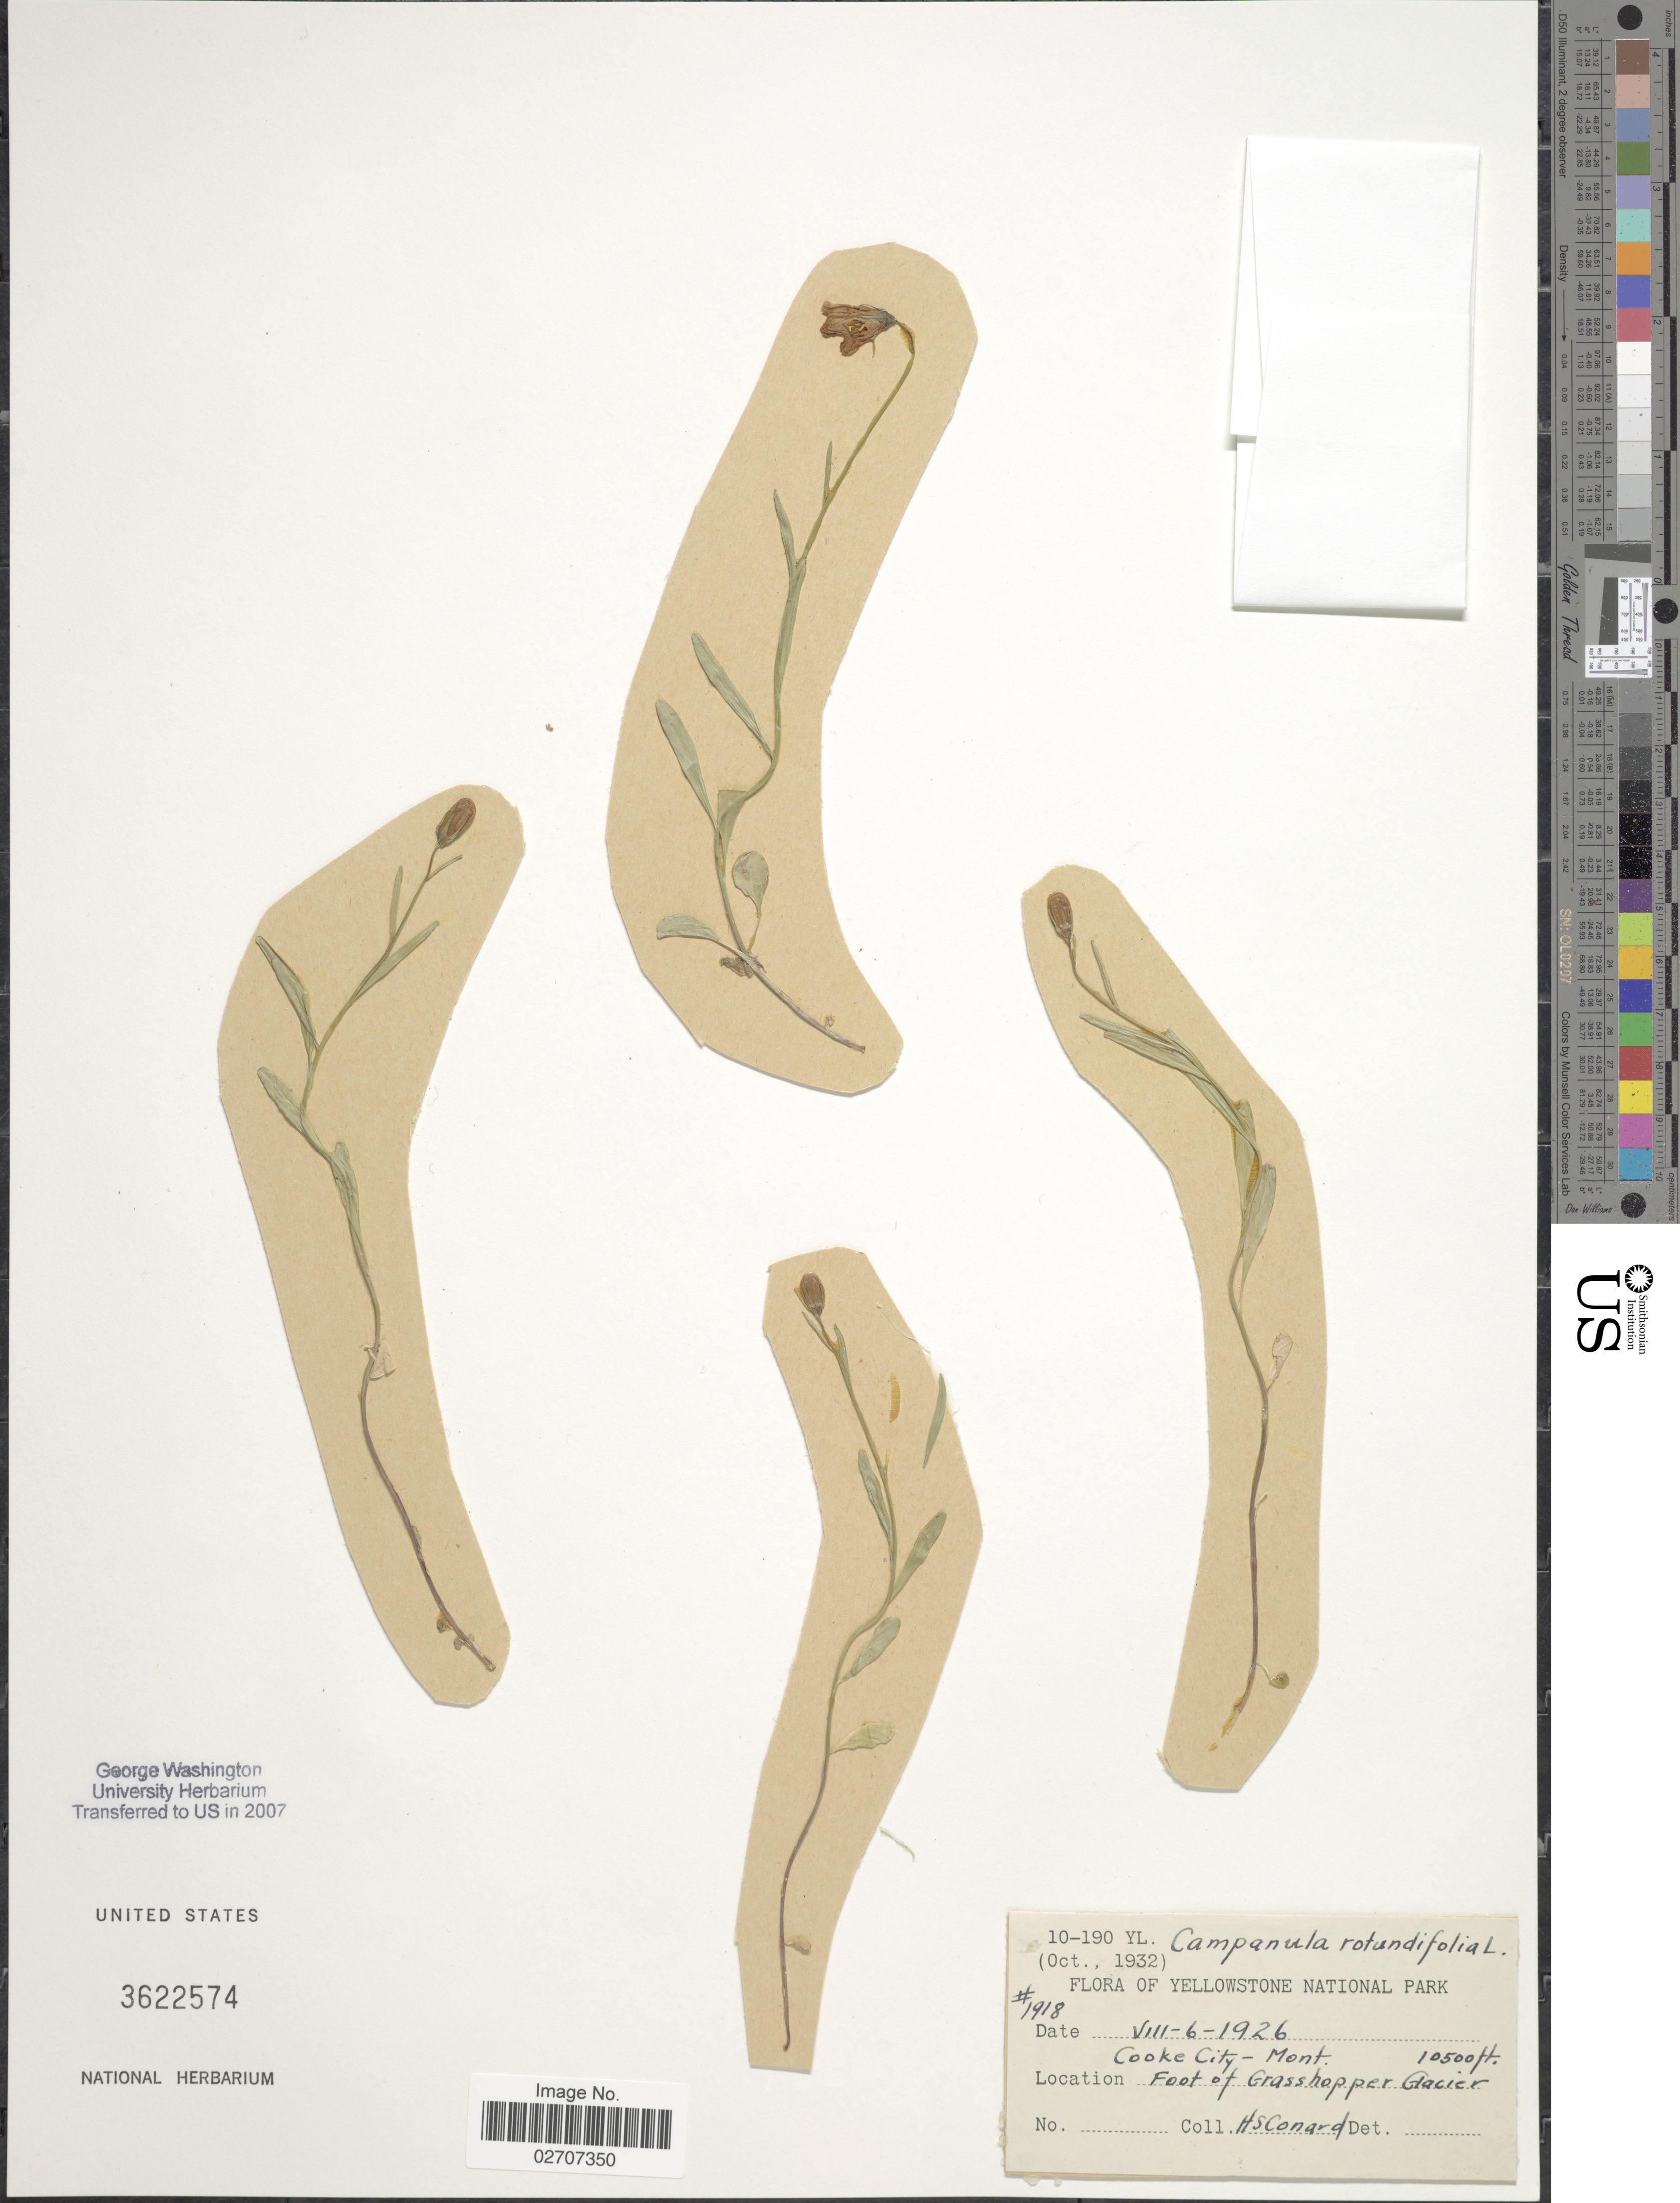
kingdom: Plantae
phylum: Tracheophyta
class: Magnoliopsida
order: Asterales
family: Campanulaceae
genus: Campanula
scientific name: Campanula rotundifolia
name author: L.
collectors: H. S. Conard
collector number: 1918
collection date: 1926-08-06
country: United States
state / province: Montana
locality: Yellowstone National Park, Cooke City, Foot of Grasshopper Glacier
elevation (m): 3200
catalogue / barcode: US 3622574